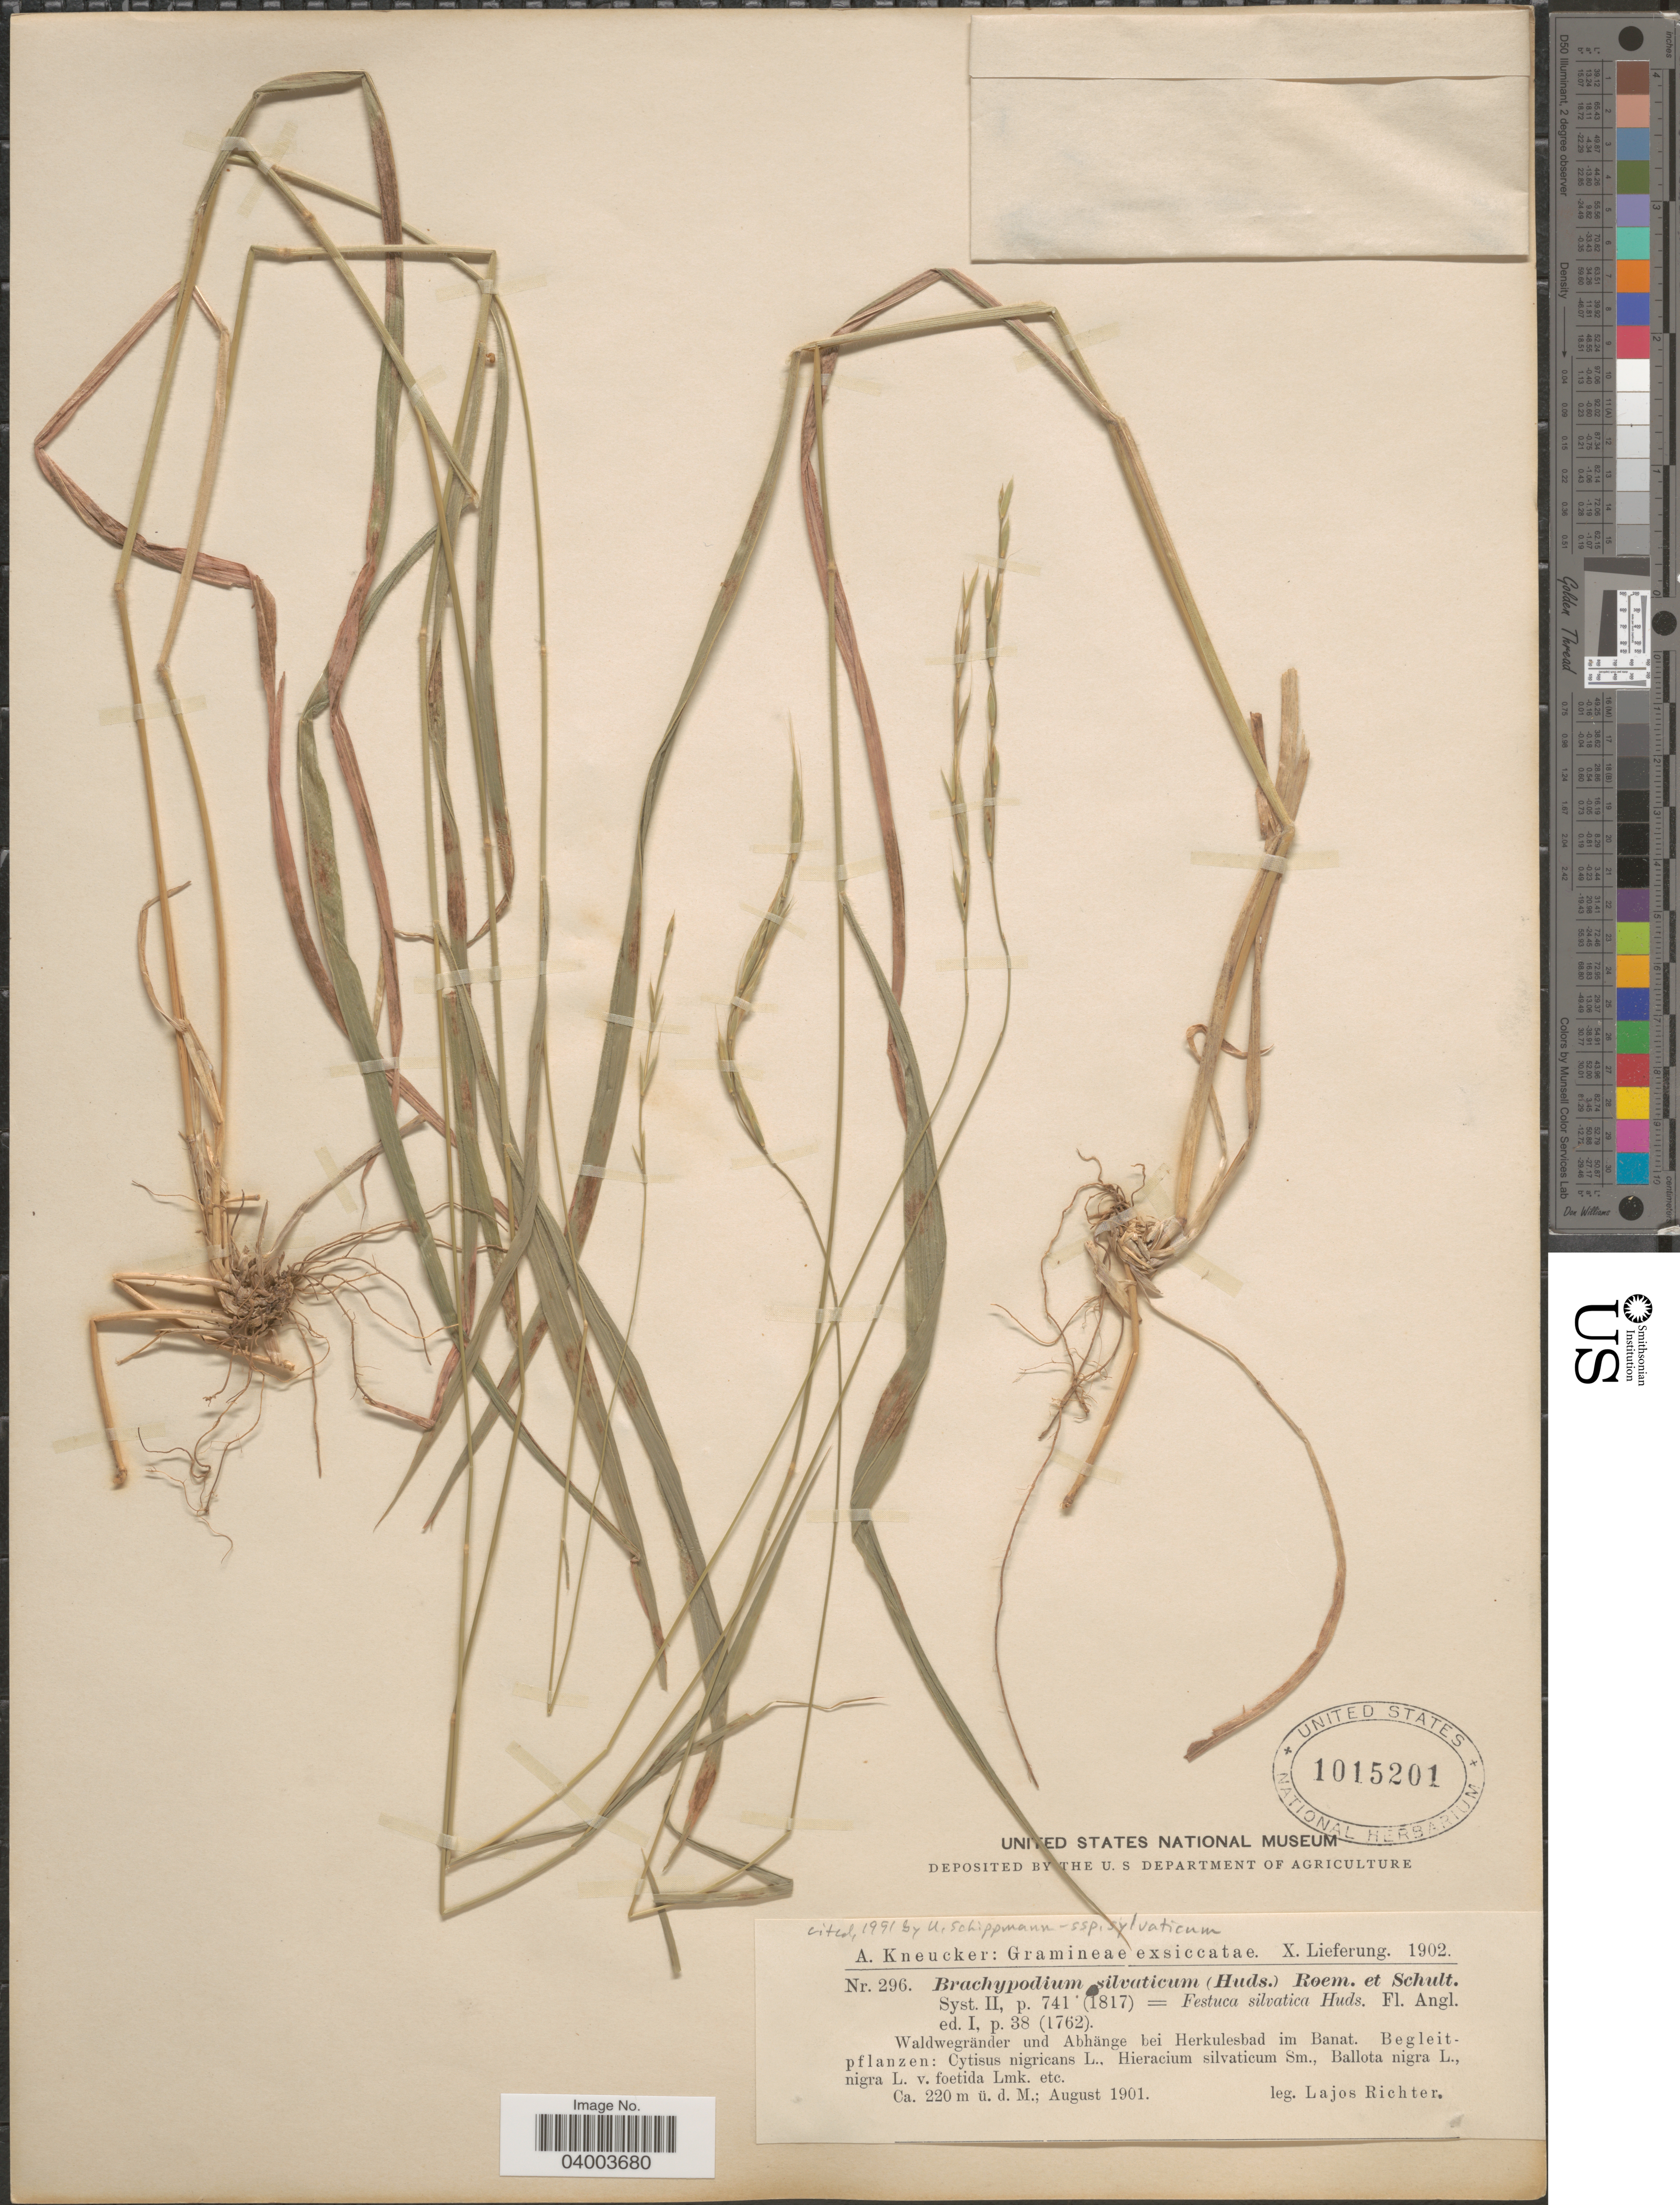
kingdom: Plantae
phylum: Tracheophyta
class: Liliopsida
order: Poales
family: Poaceae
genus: Brachypodium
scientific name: Brachypodium sylvaticum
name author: (Huds.) P. Beauv.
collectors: L. Richter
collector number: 296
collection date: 1901-08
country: Romania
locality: Waldwegränder und Abhänge bei Herkulesbad im Banat.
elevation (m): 220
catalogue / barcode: US 1015201